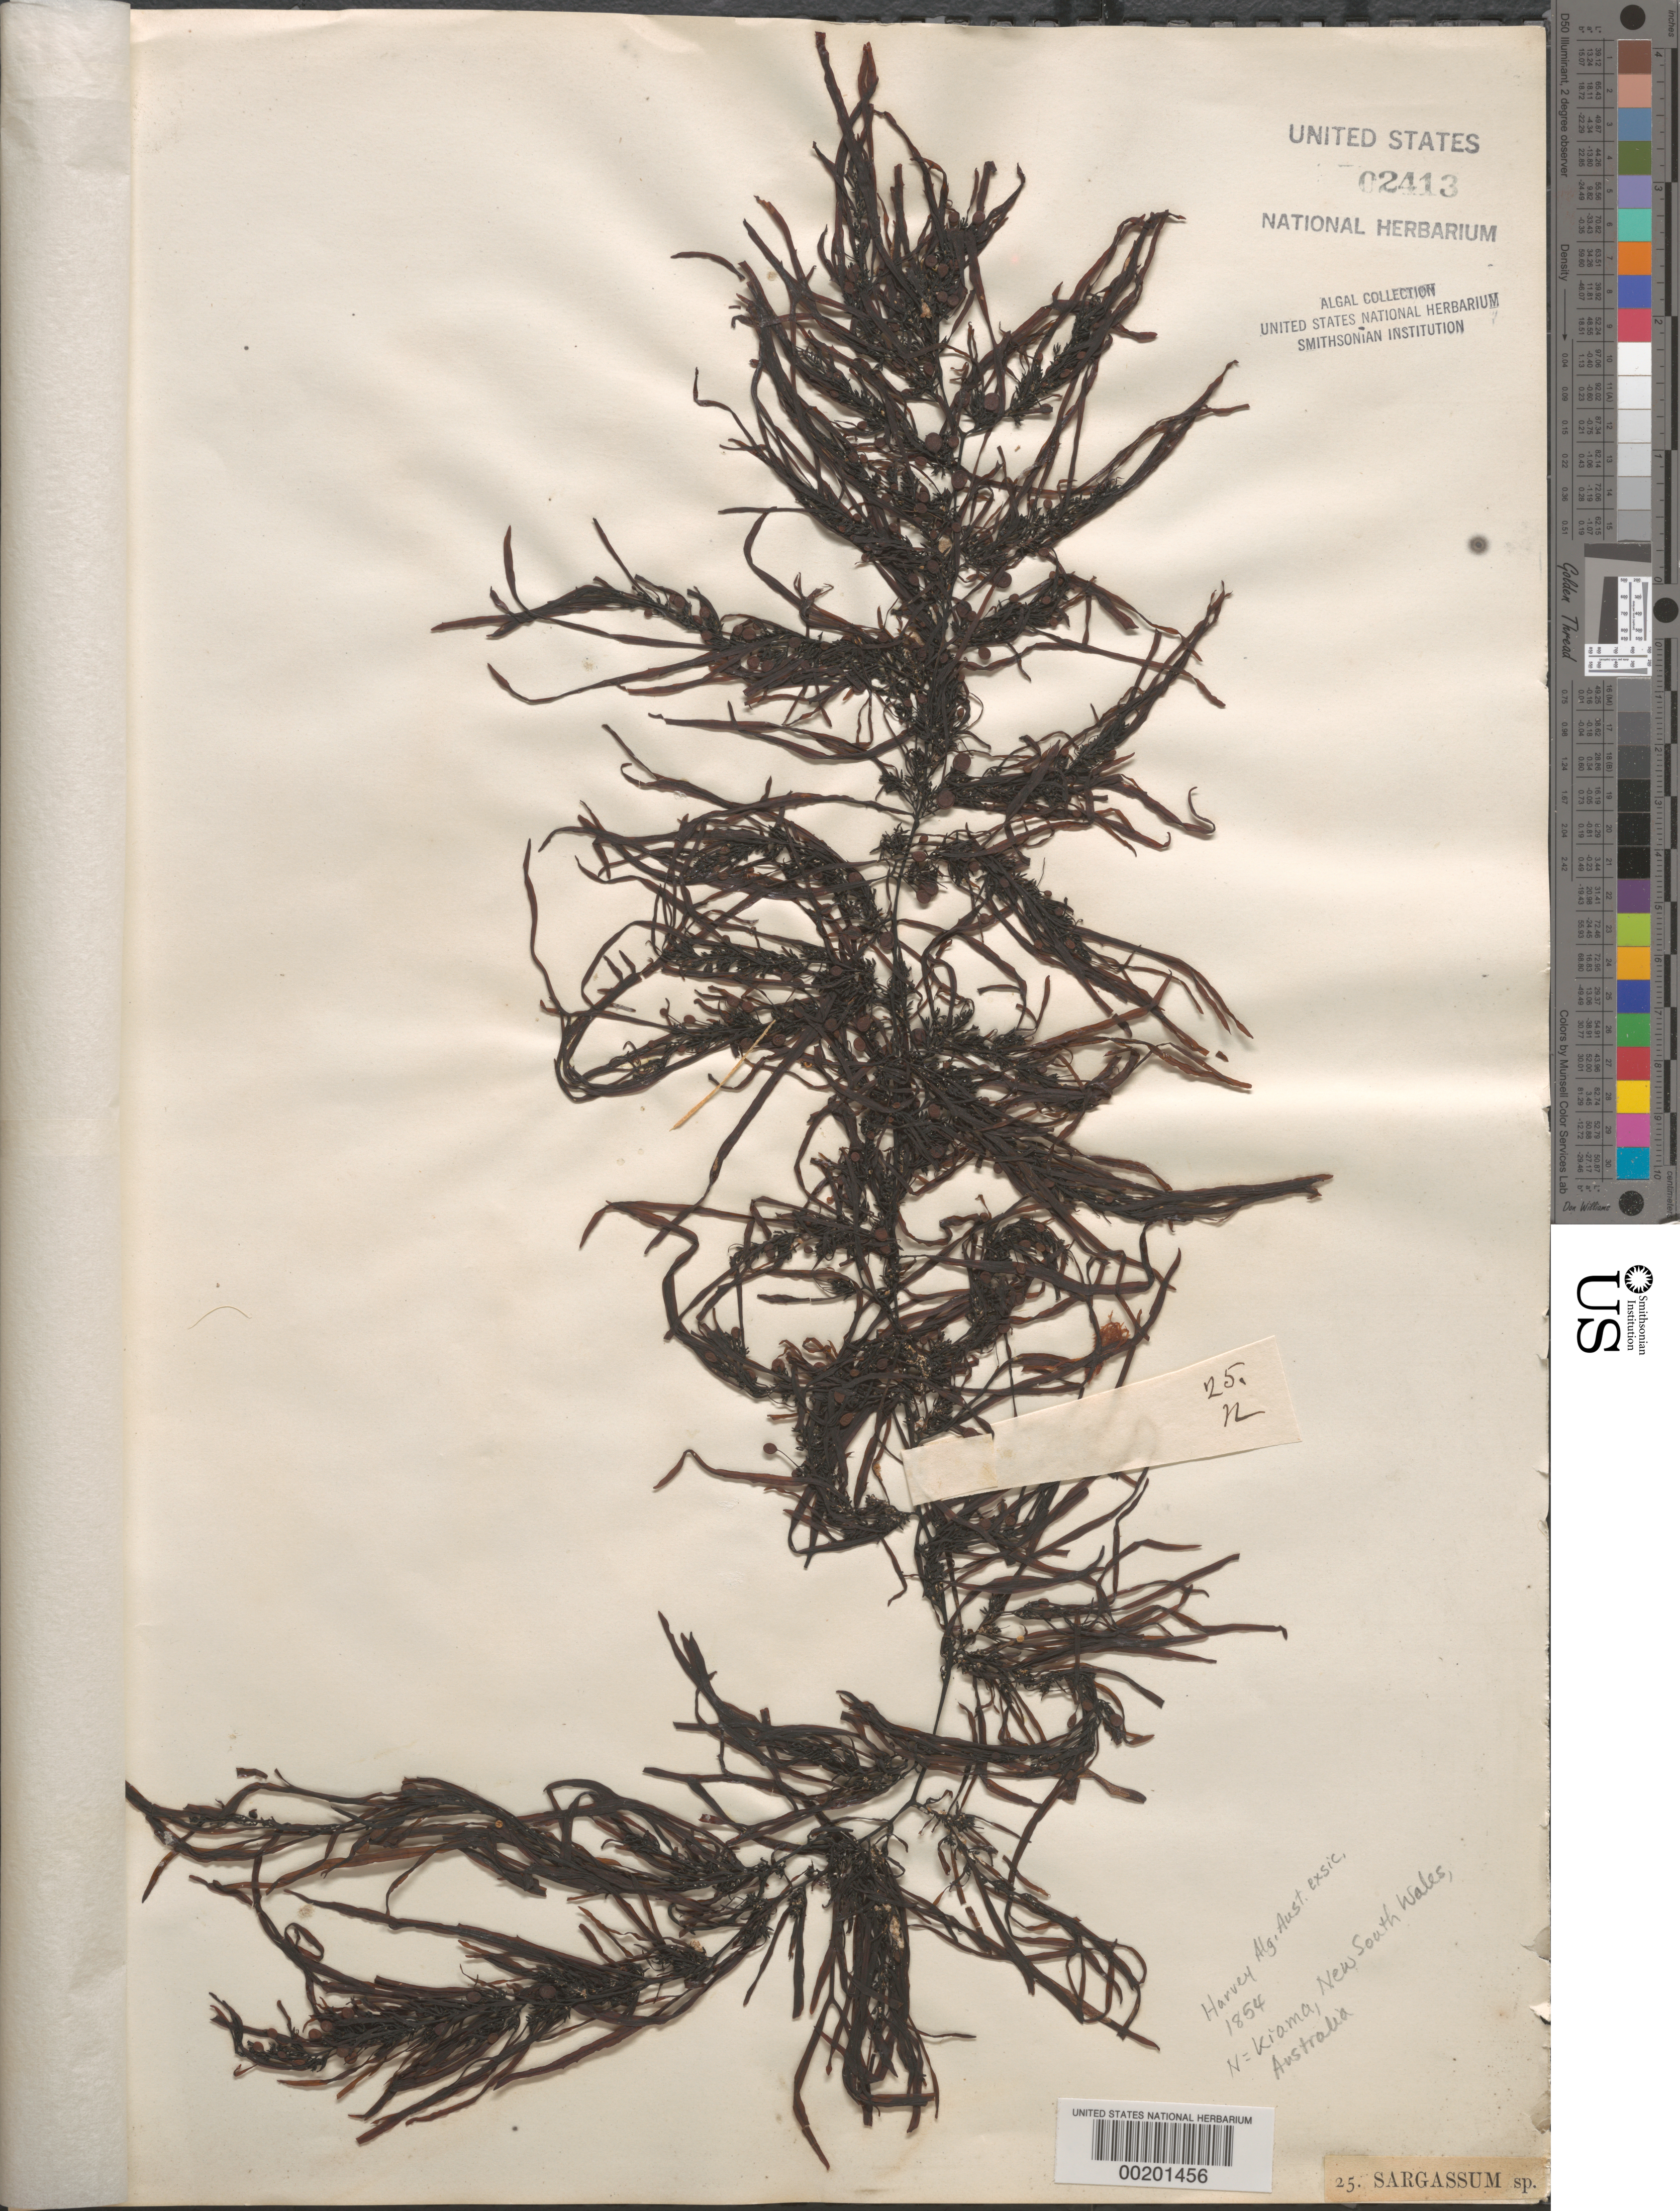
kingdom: Chromista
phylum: Ochrophyta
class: Phaeophyceae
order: Fucales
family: Sargassaceae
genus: Sargassum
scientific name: Sargassum sp.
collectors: W. Harvey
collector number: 25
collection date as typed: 1854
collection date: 1854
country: Australia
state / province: New South Wales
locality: Kiama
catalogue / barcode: US 2413